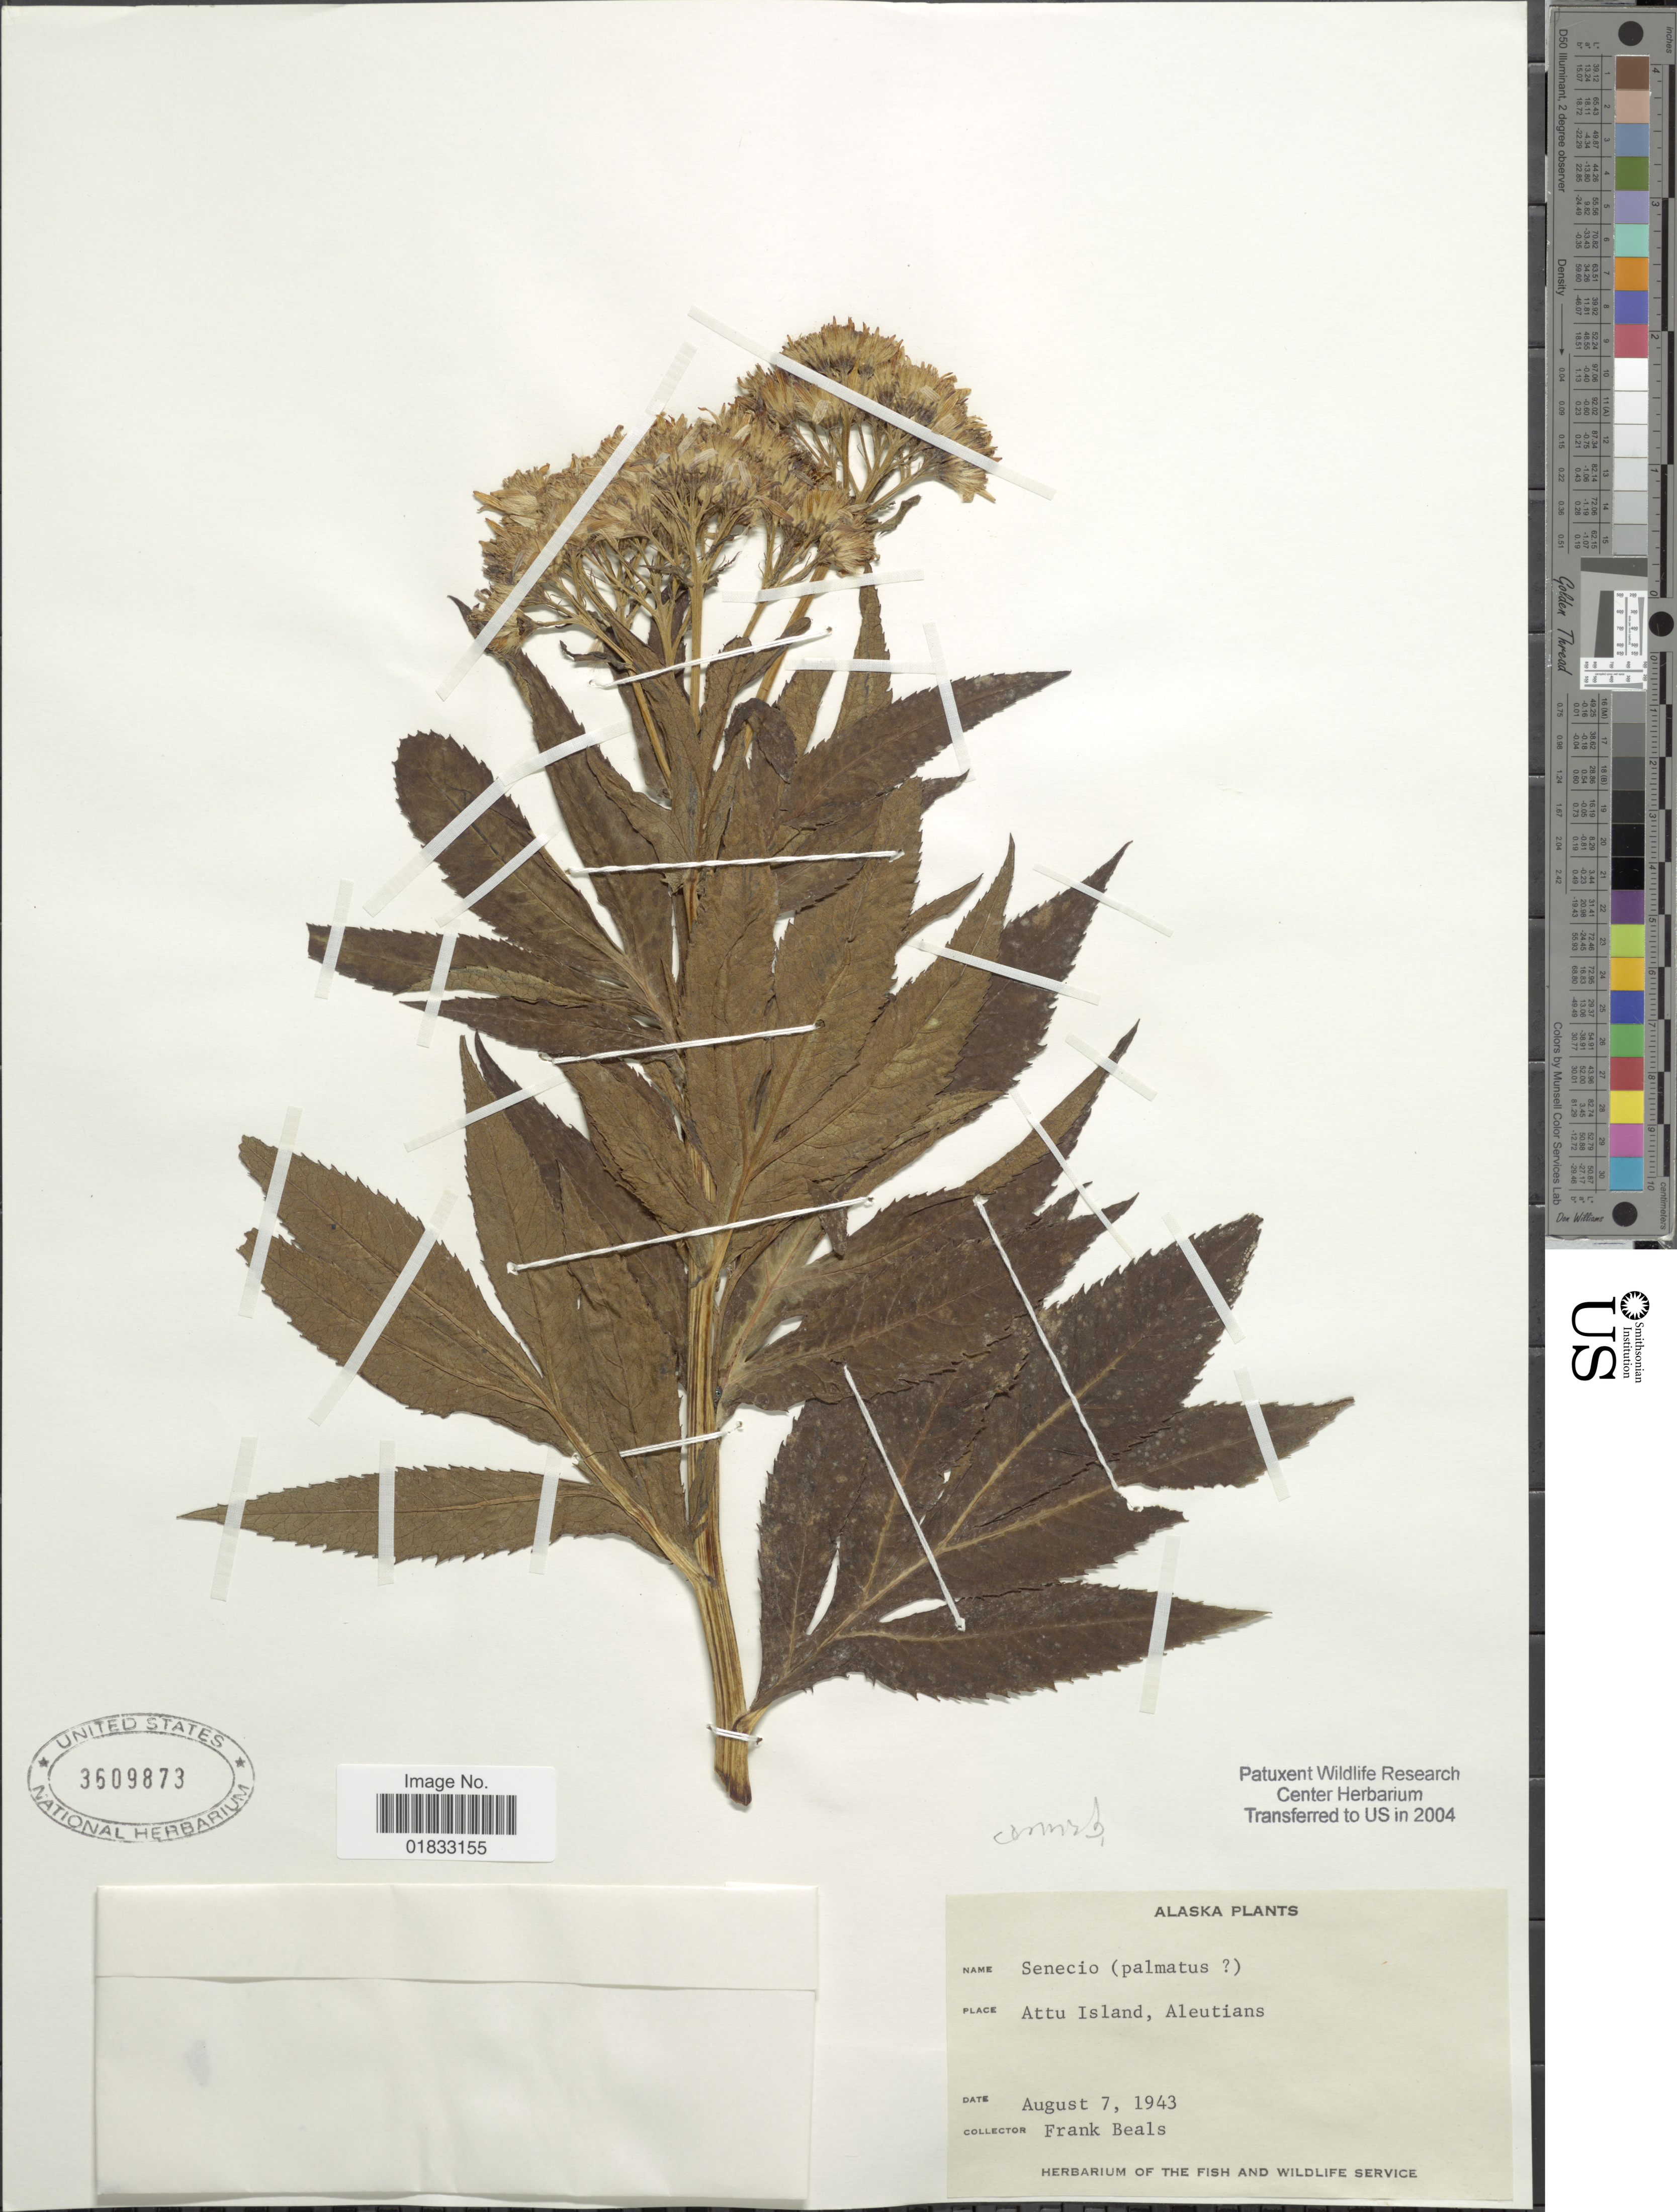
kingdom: Plantae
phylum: Tracheophyta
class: Magnoliopsida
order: Asterales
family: Asteraceae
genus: Jacobaea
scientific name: Jacobaea cannabifolia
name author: (Less.) E. Wiebe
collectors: F. Beals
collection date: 1943-08-07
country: United States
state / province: Alaska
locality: Attu Island, Aleutians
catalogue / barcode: US 3609873